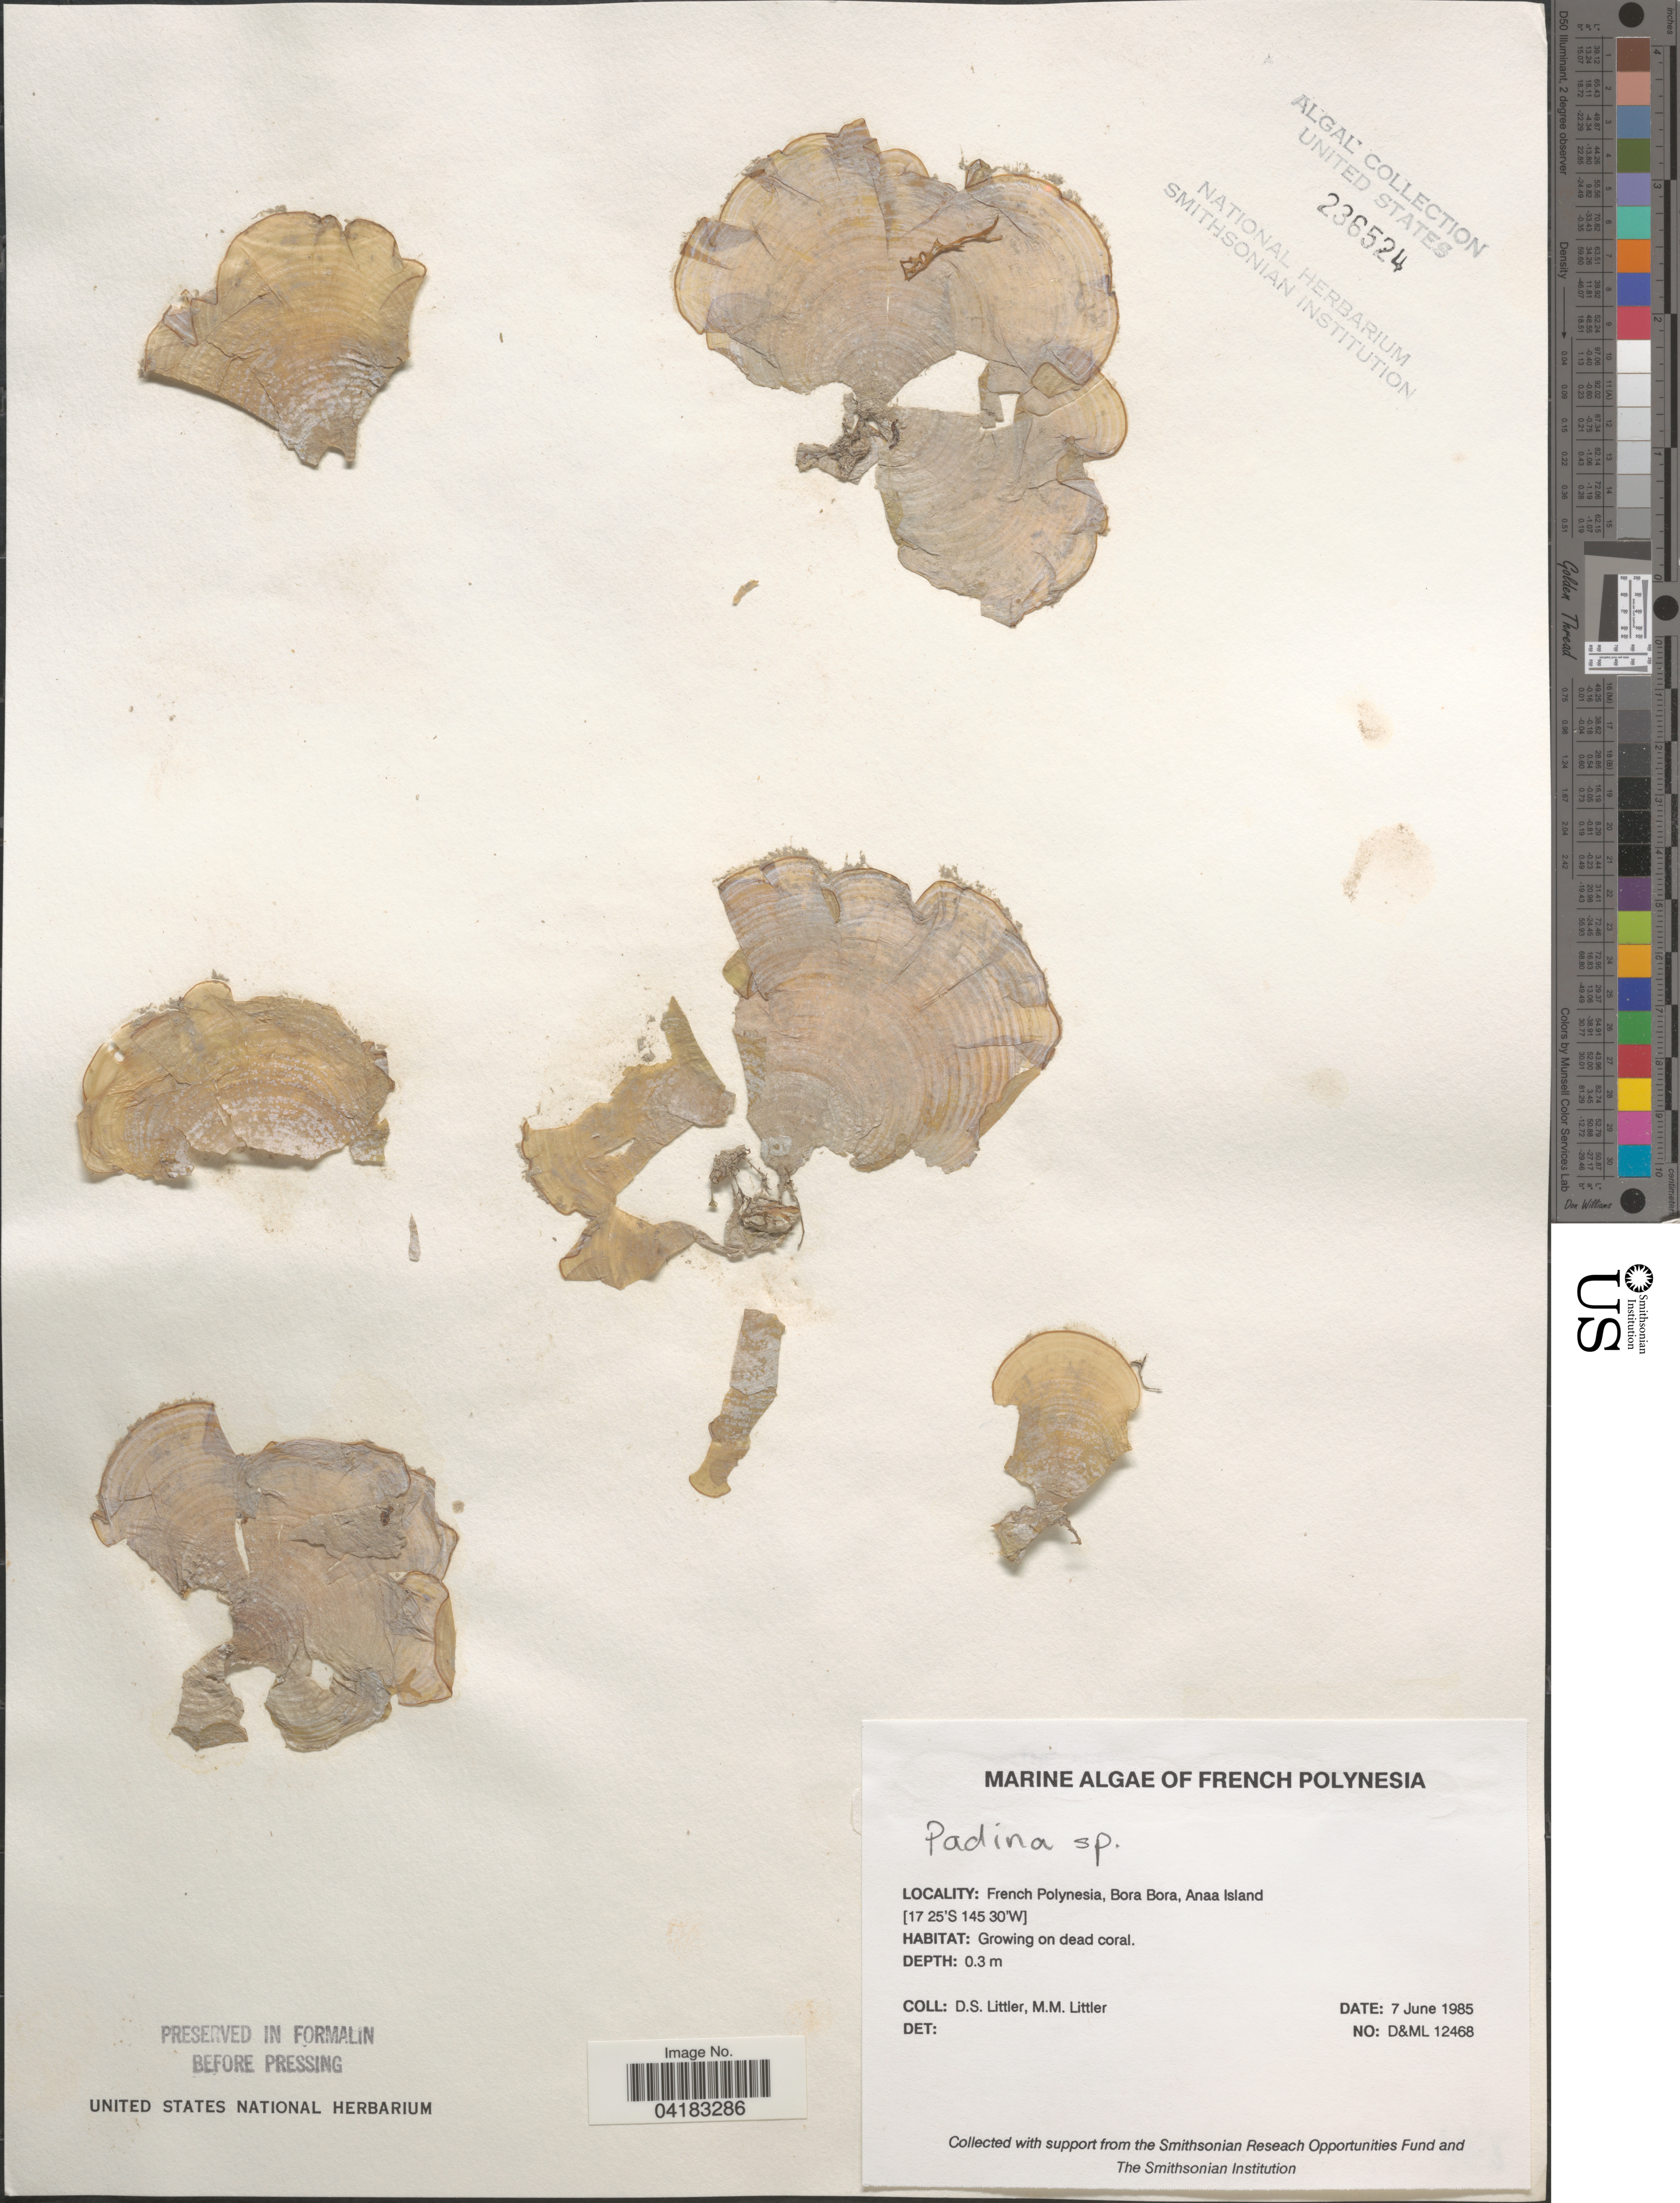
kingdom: Chromista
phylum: Ochrophyta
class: Phaeophyceae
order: Dictyotales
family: Dictyotaceae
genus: Padina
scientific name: Padina sp.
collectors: D. S. Littler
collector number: D&ML12468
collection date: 1985-06-07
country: French Polynesia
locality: Bora Bora, Anaa Island.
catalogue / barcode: US 236524